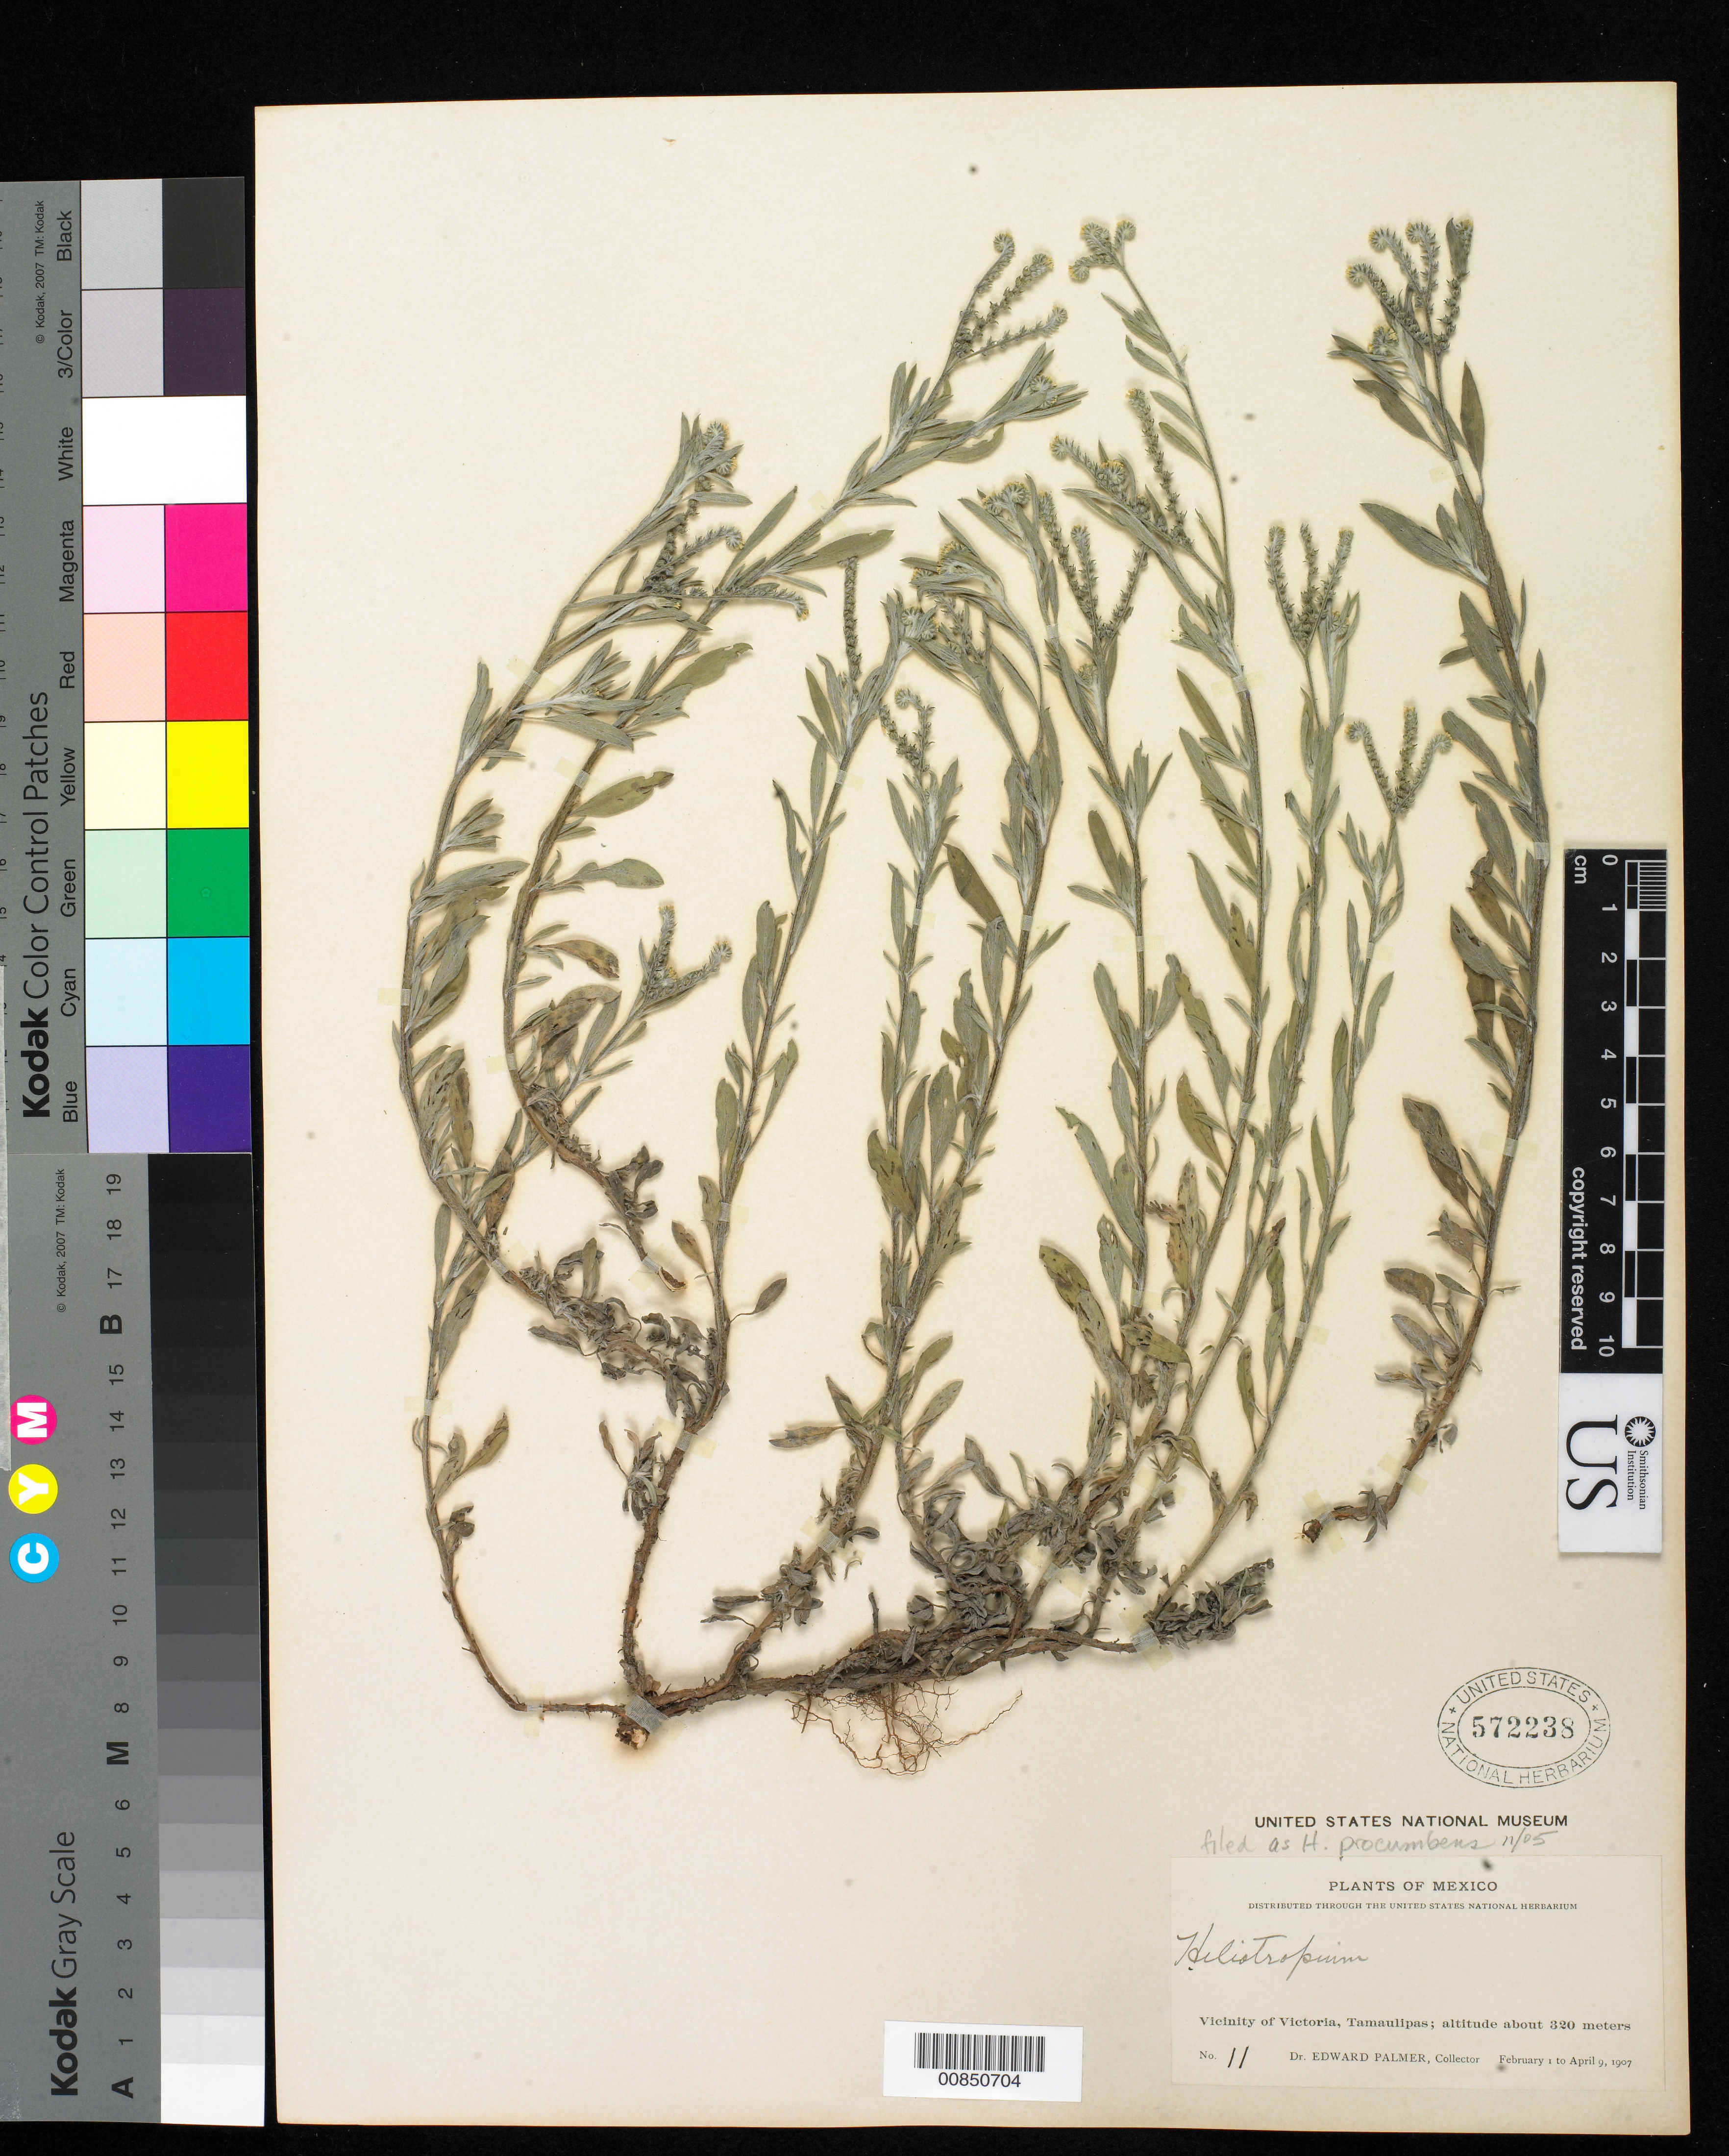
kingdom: Plantae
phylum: Tracheophyta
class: Magnoliopsida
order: Boraginales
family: Heliotropiaceae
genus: Euploca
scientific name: Euploca procumbens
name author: (Mill.) Diane & Hilger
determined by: Feuillet, C.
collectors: E. Palmer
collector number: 11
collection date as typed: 01 Feb 1907 to 09 Apr 1907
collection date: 1907-02-01/1907-04-09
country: Mexico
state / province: Tamaulipas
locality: Vicinity of Victoria.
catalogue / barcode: US 572238